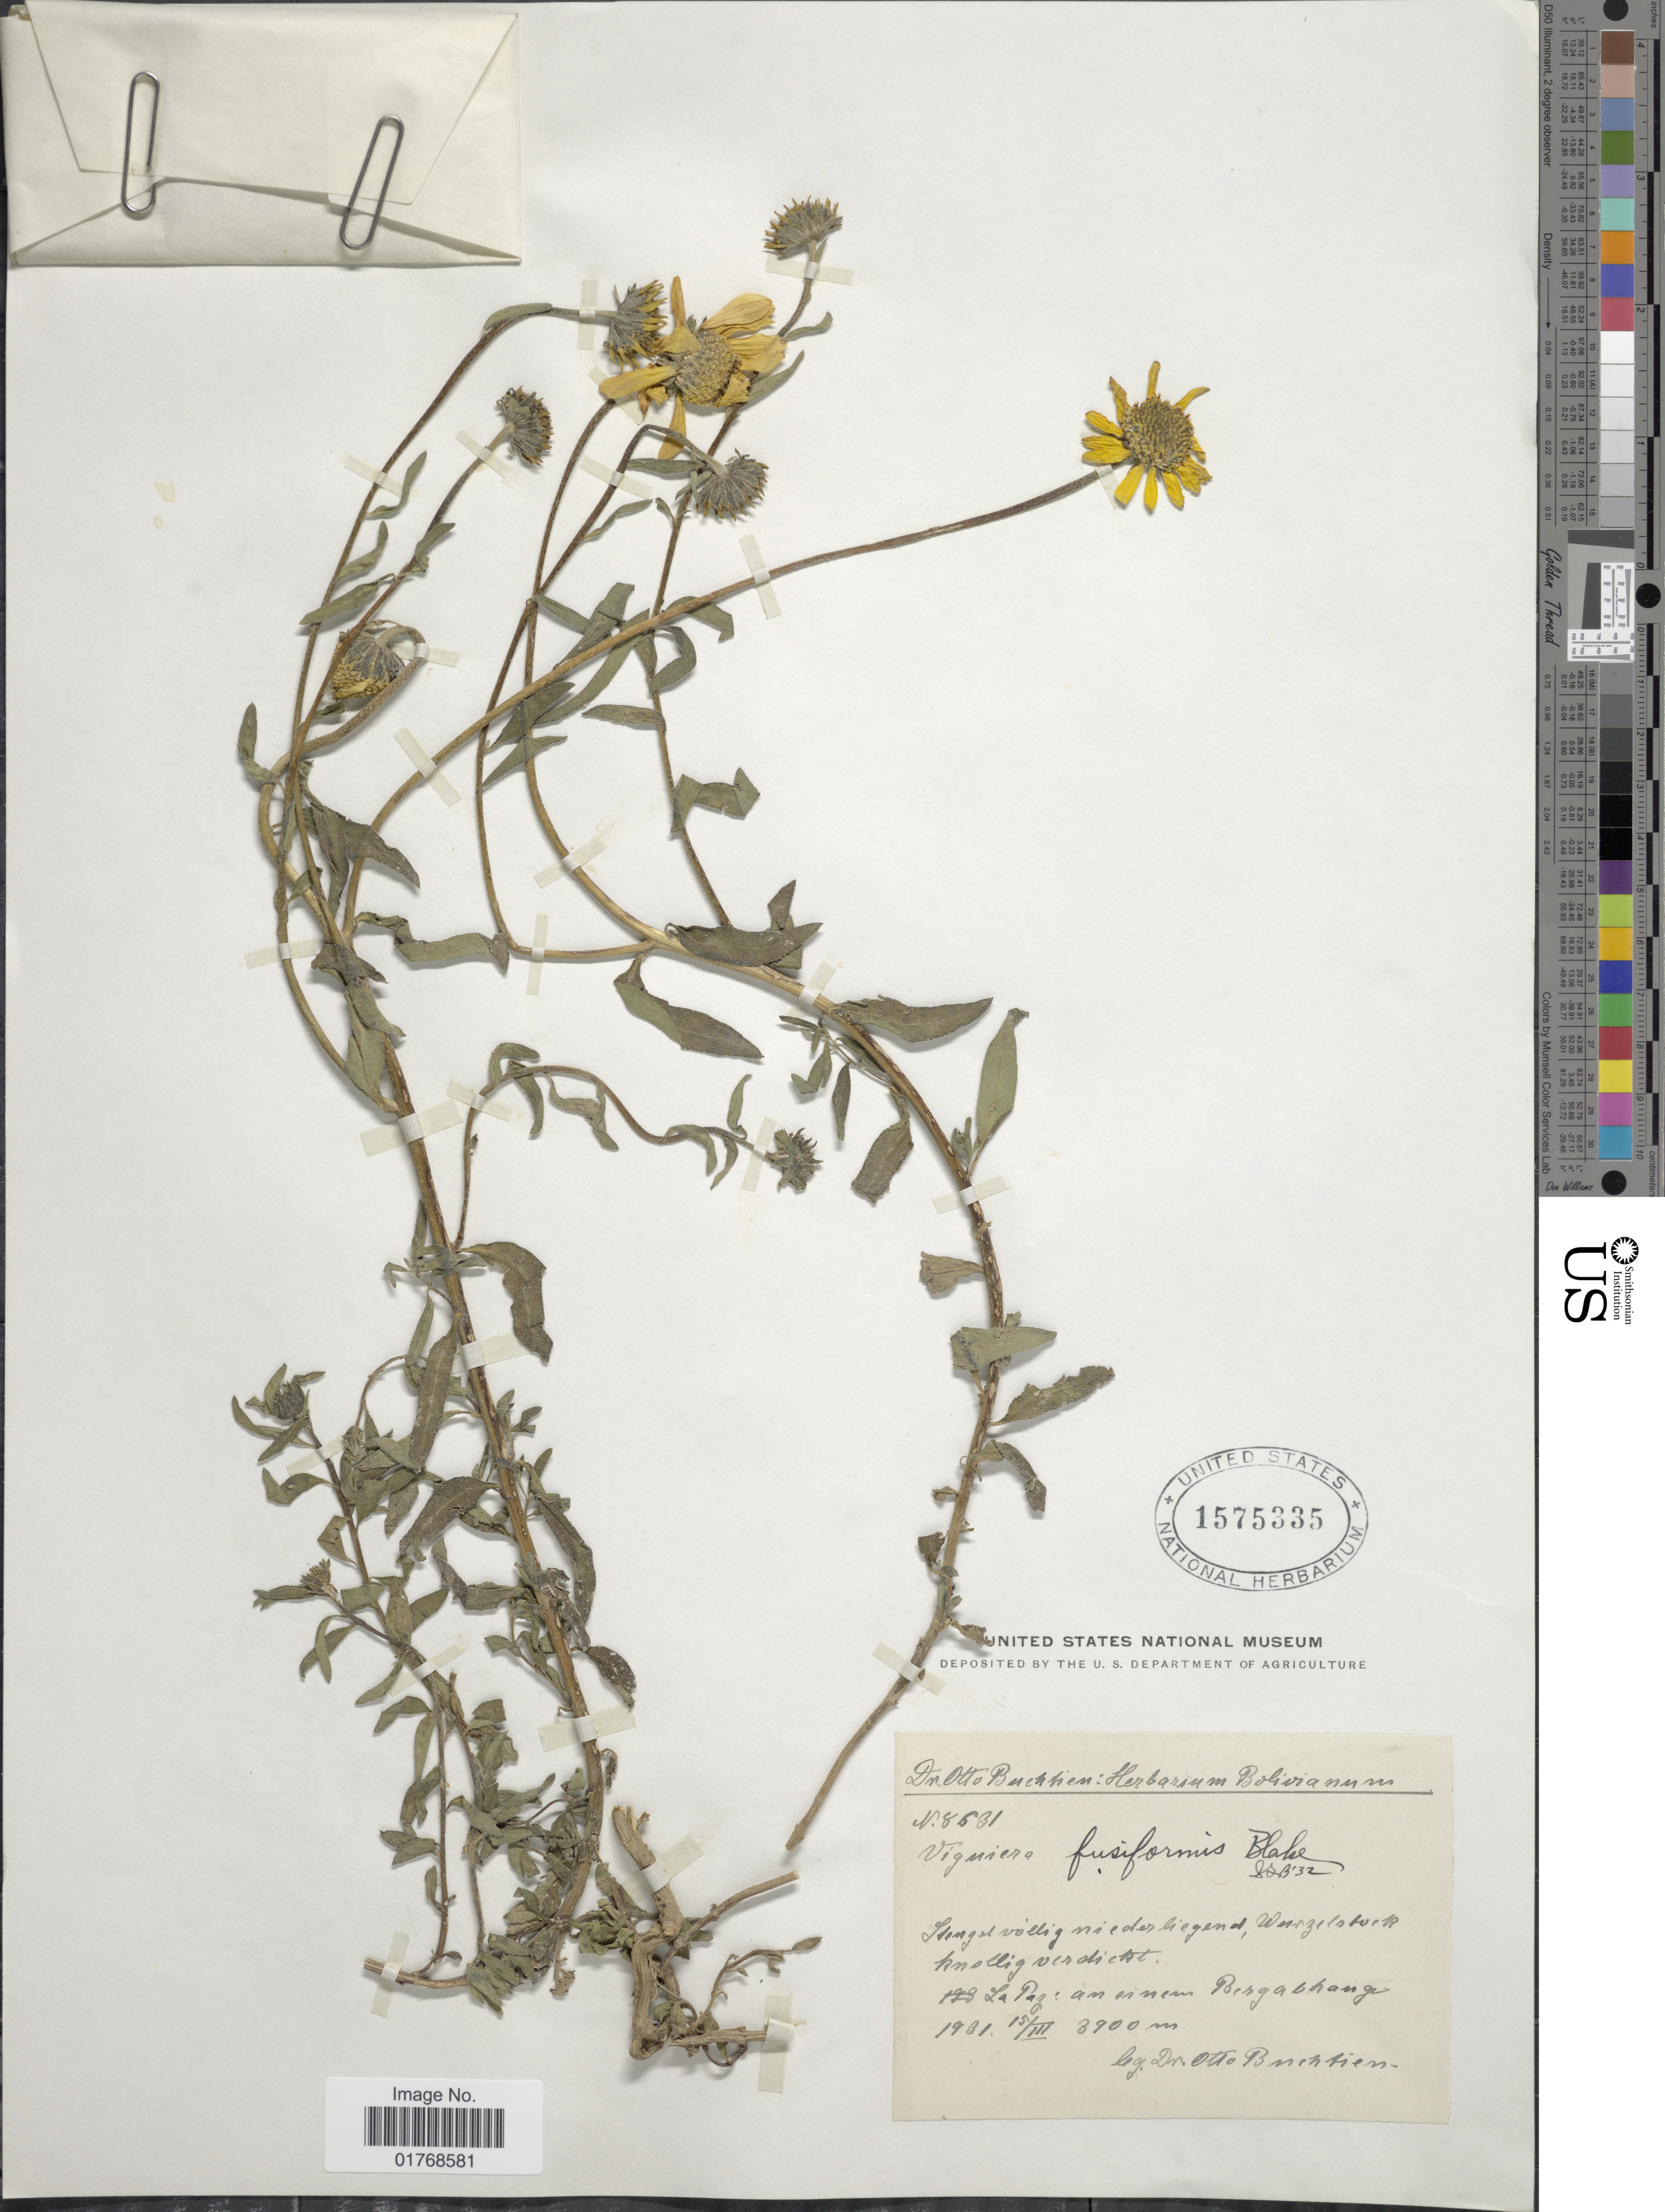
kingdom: Plantae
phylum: Tracheophyta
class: Magnoliopsida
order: Asterales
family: Asteraceae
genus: Viguiera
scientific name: Viguiera fusiformis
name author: S.F. Blake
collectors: O. Buchtien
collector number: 8631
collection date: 1931-03-15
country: Bolivia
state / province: La Paz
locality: La Paz: am einem Bergabhange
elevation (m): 3900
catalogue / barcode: US 1575335